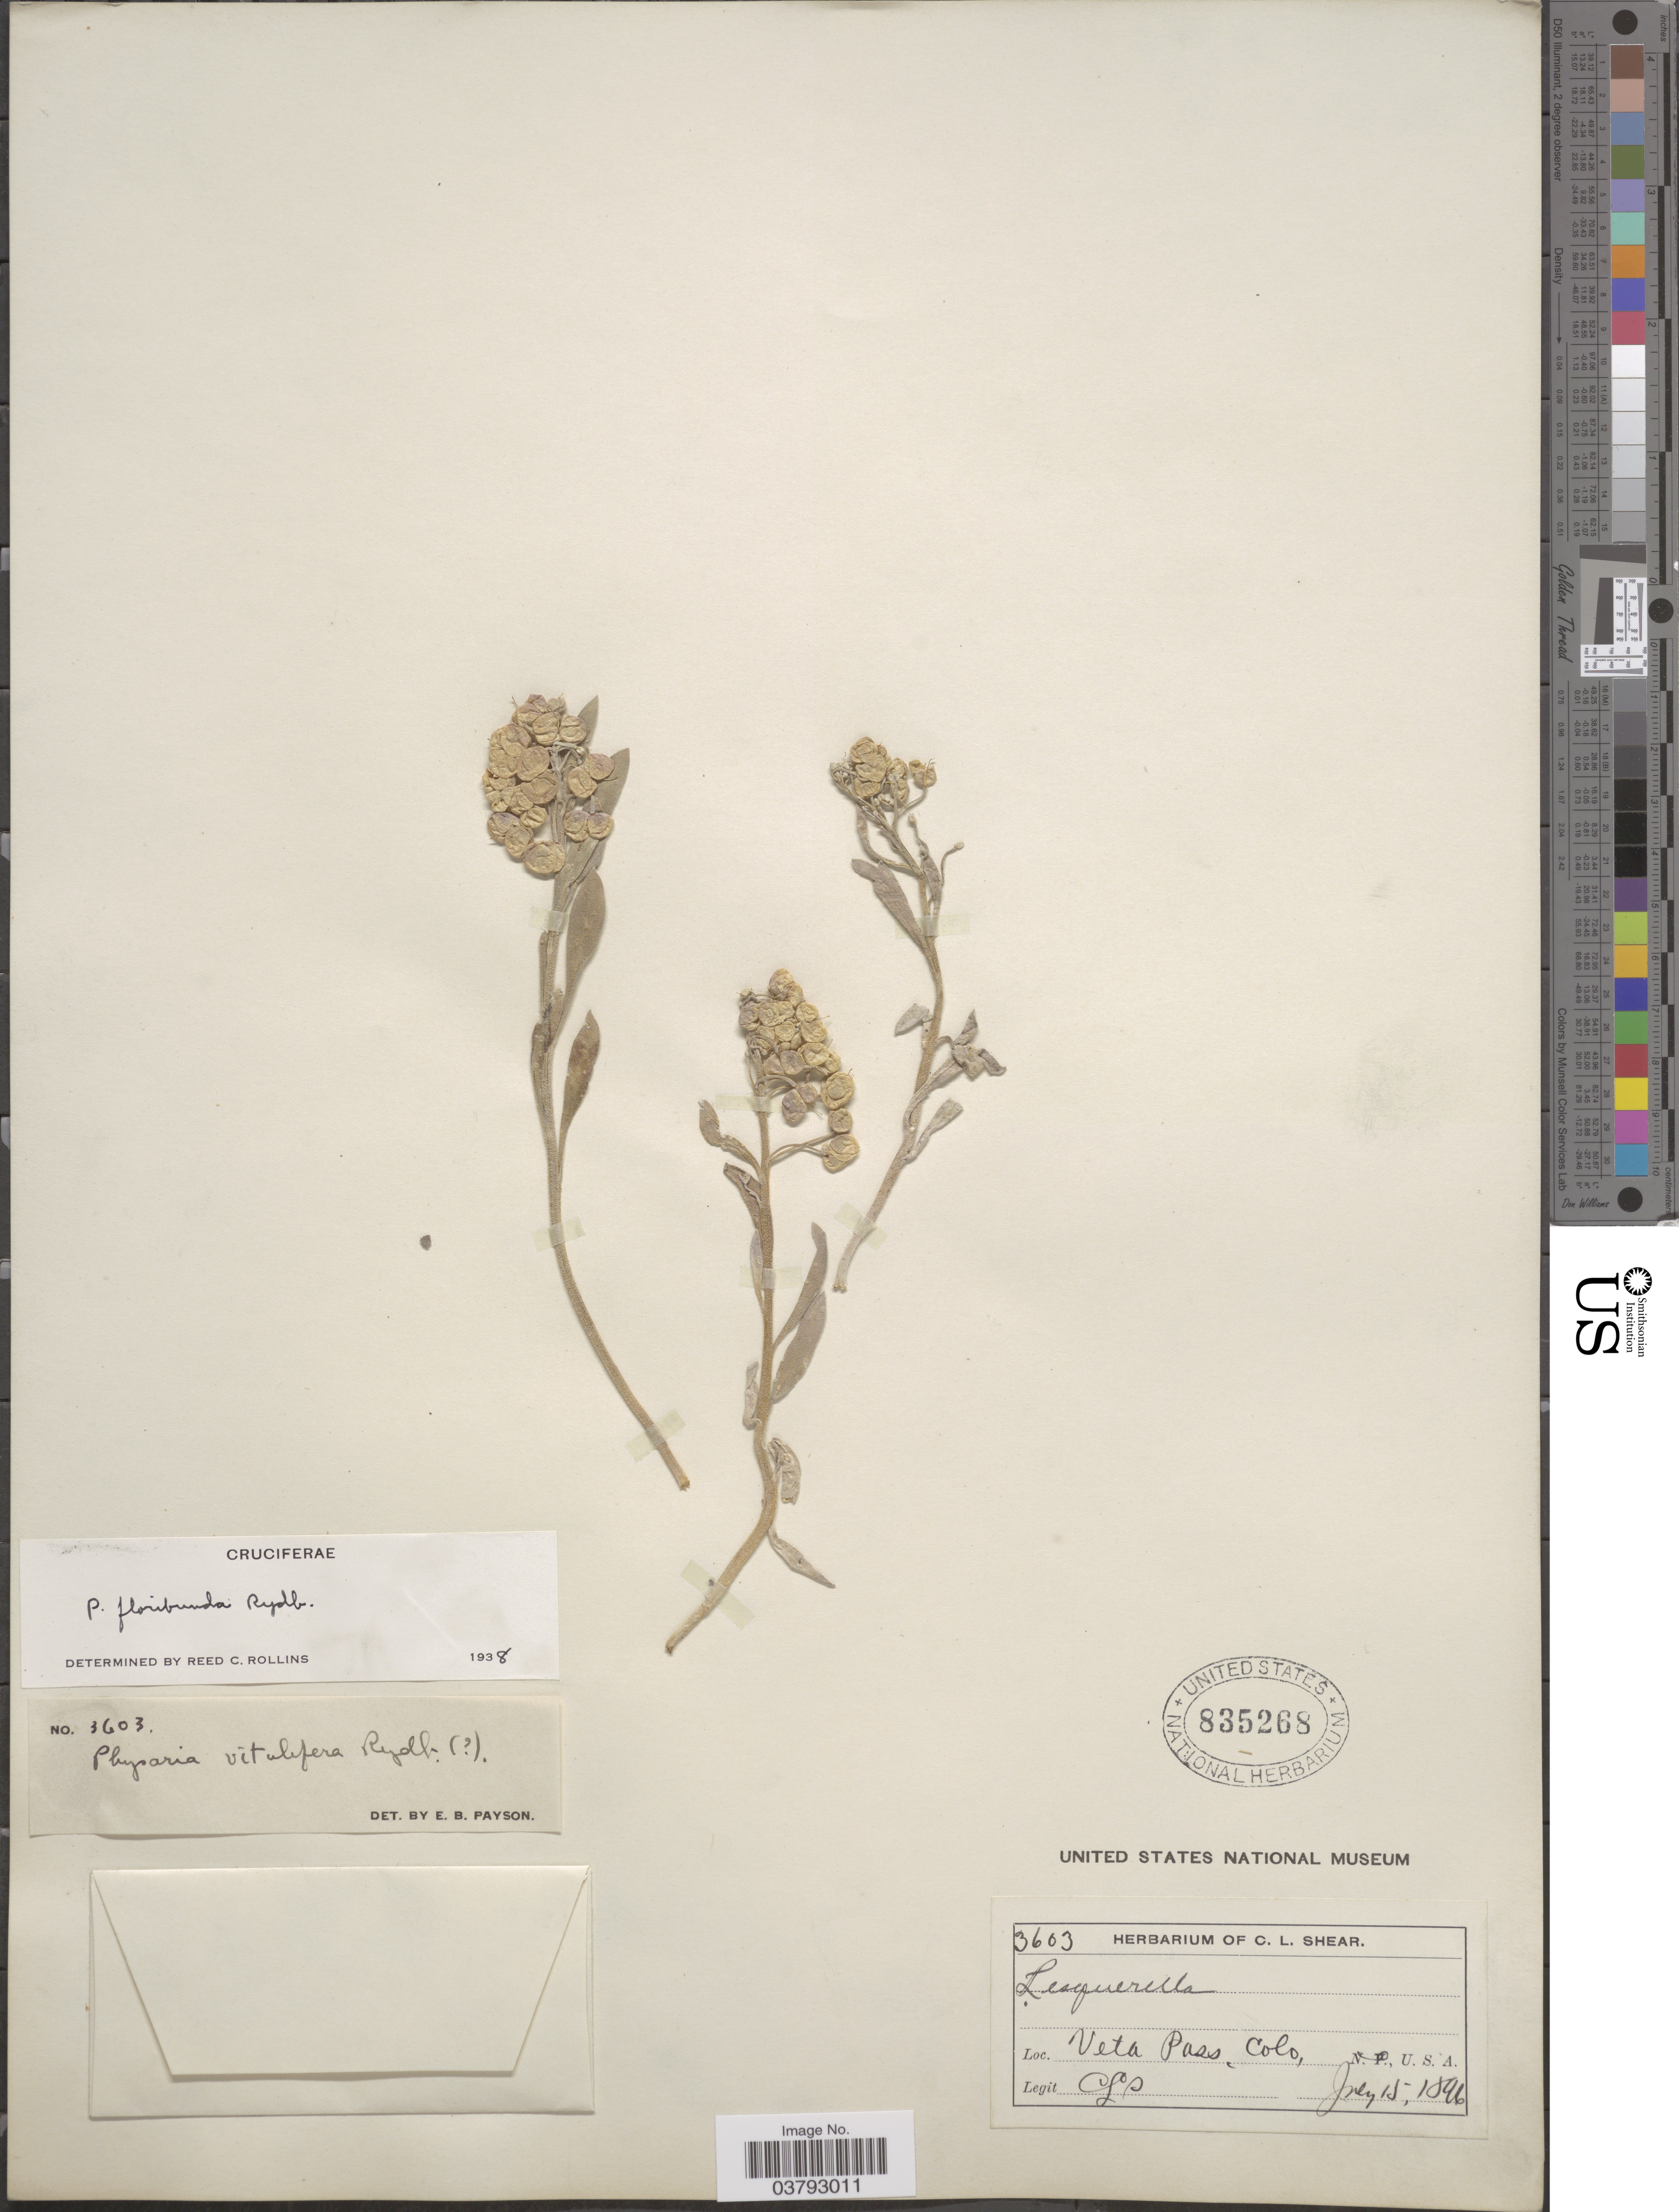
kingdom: Plantae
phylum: Tracheophyta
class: Magnoliopsida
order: Brassicales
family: Brassicaceae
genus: Physaria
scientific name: Physaria floribunda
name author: Rydb.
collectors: C. L. Shear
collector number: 3603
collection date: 1896-07-15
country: United States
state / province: Colorado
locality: Veta Pass.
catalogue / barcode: US 835268